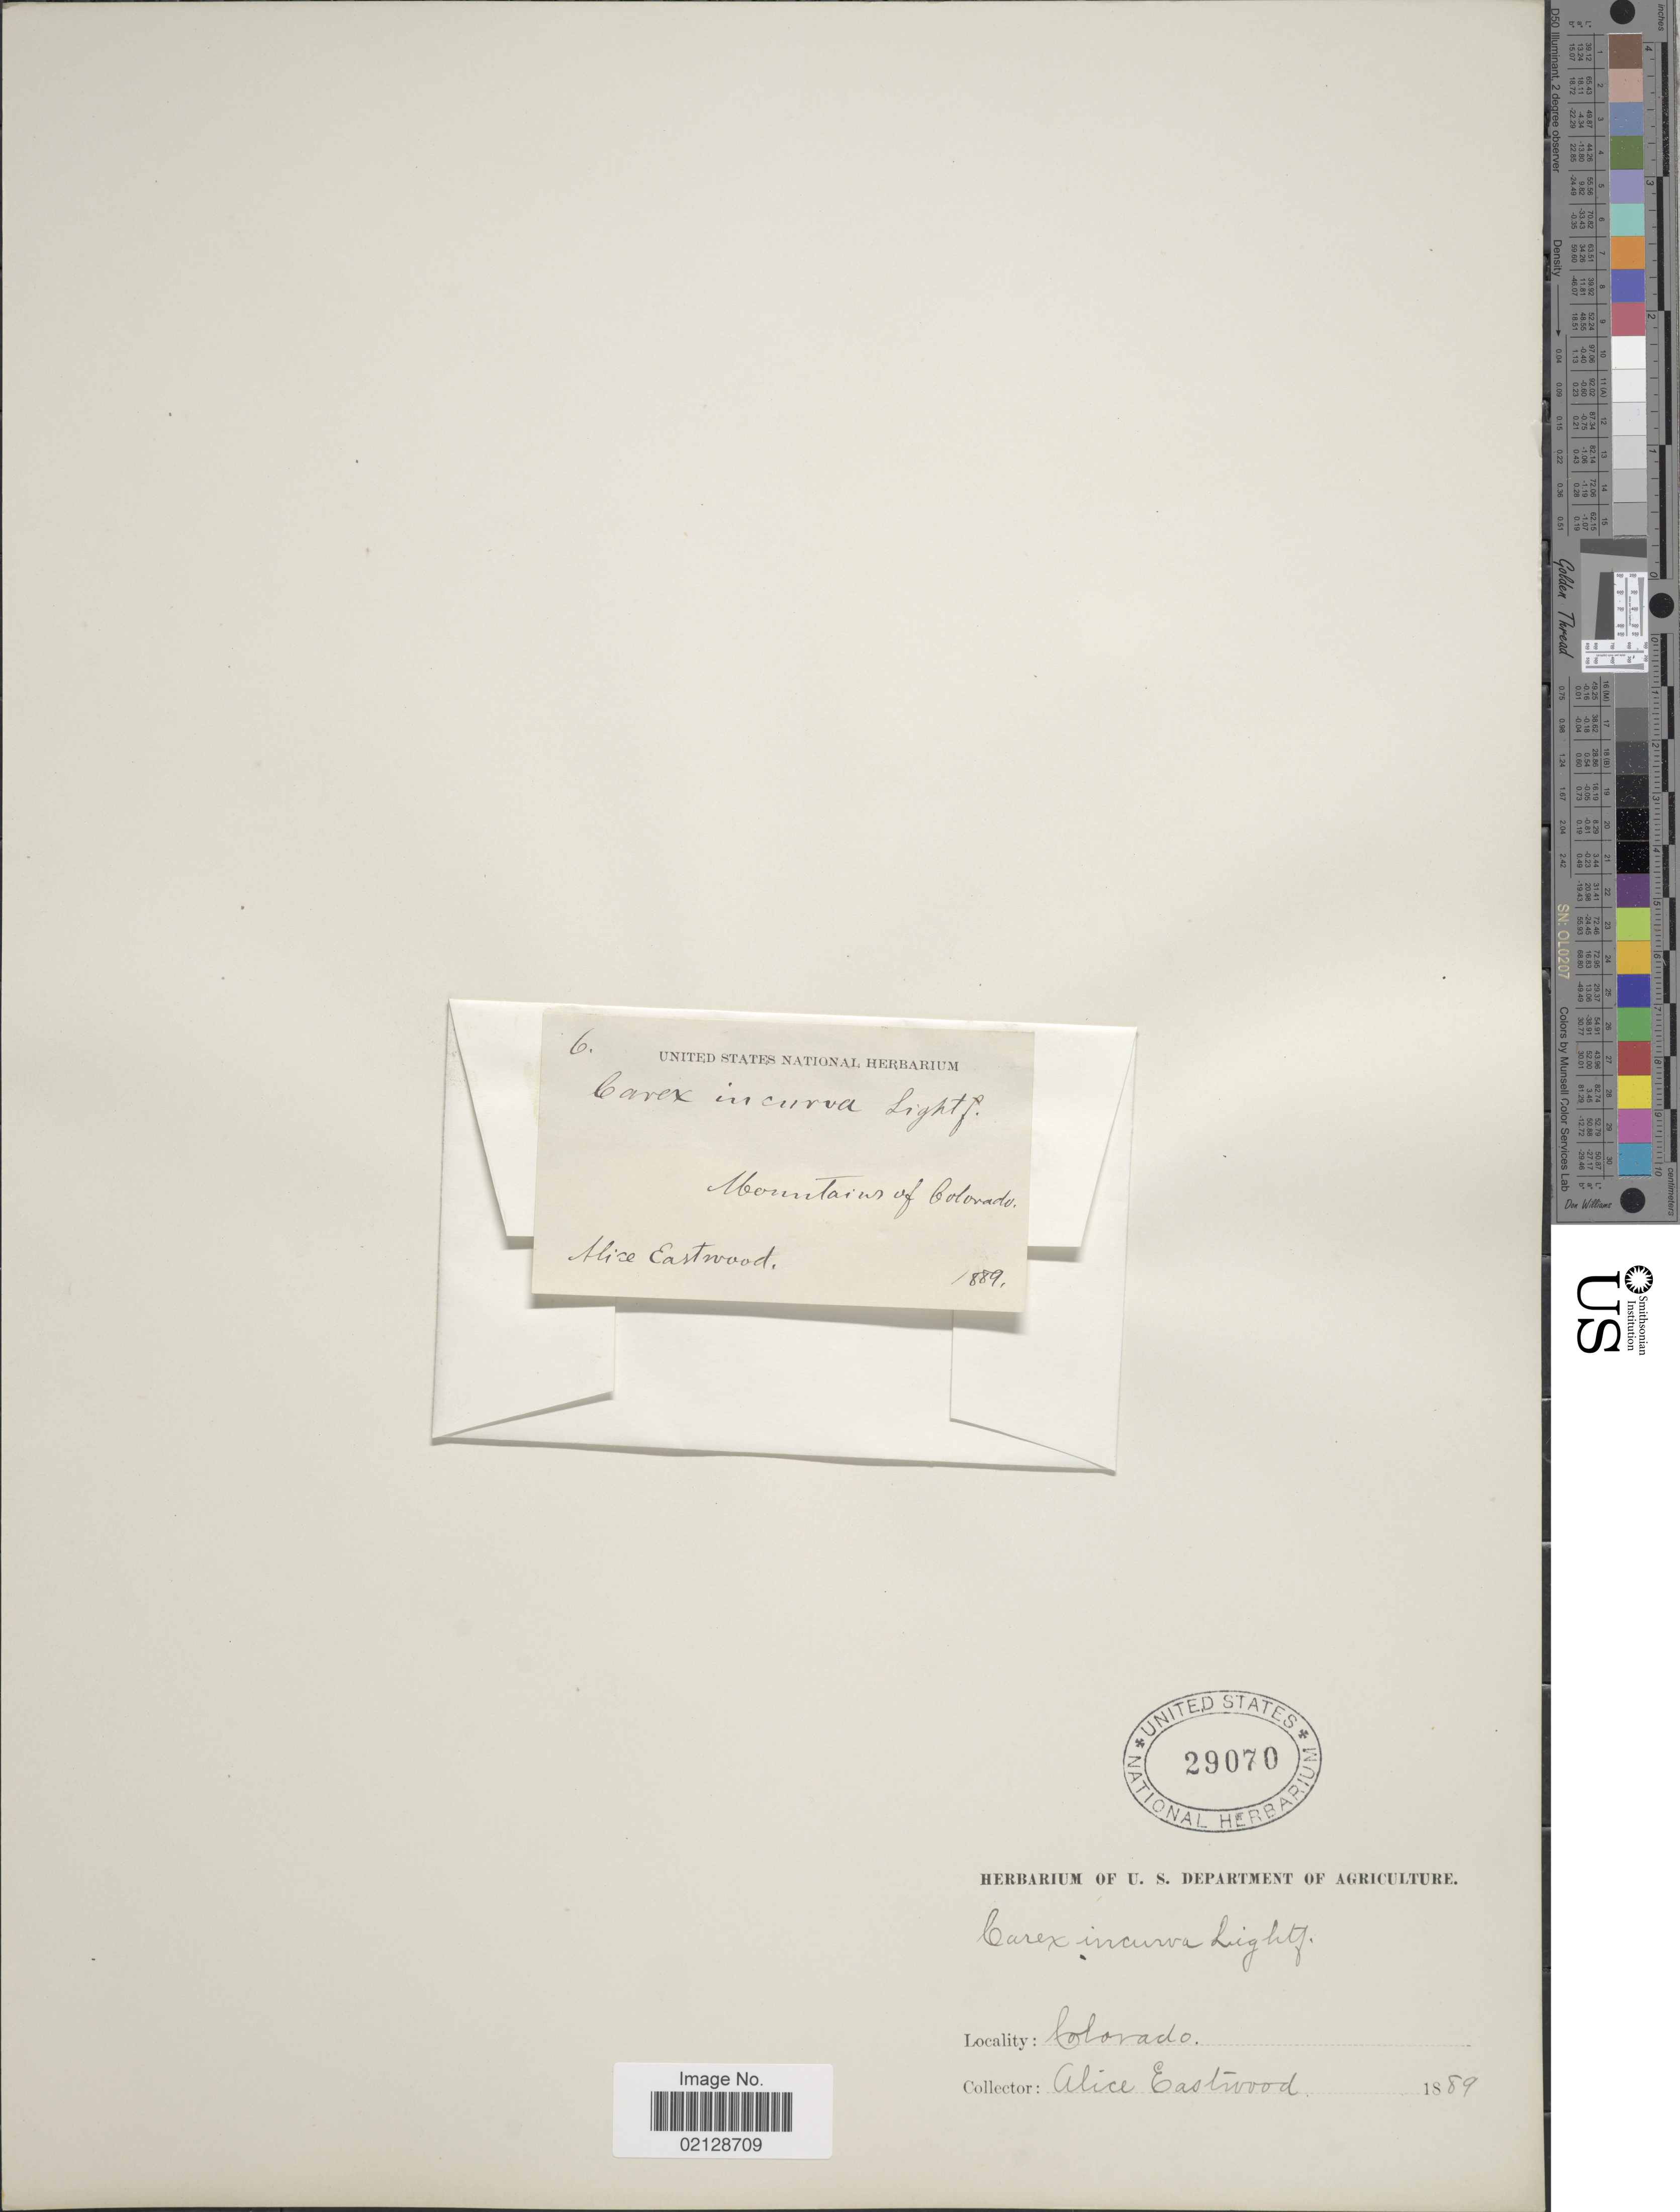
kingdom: Plantae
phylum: Tracheophyta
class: Liliopsida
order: Poales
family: Cyperaceae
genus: Carex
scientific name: Carex perglobosa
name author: Mack.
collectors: A. Eastwood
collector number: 6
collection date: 1889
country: United States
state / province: Colorado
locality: Mountains of Colorado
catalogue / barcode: US 29070